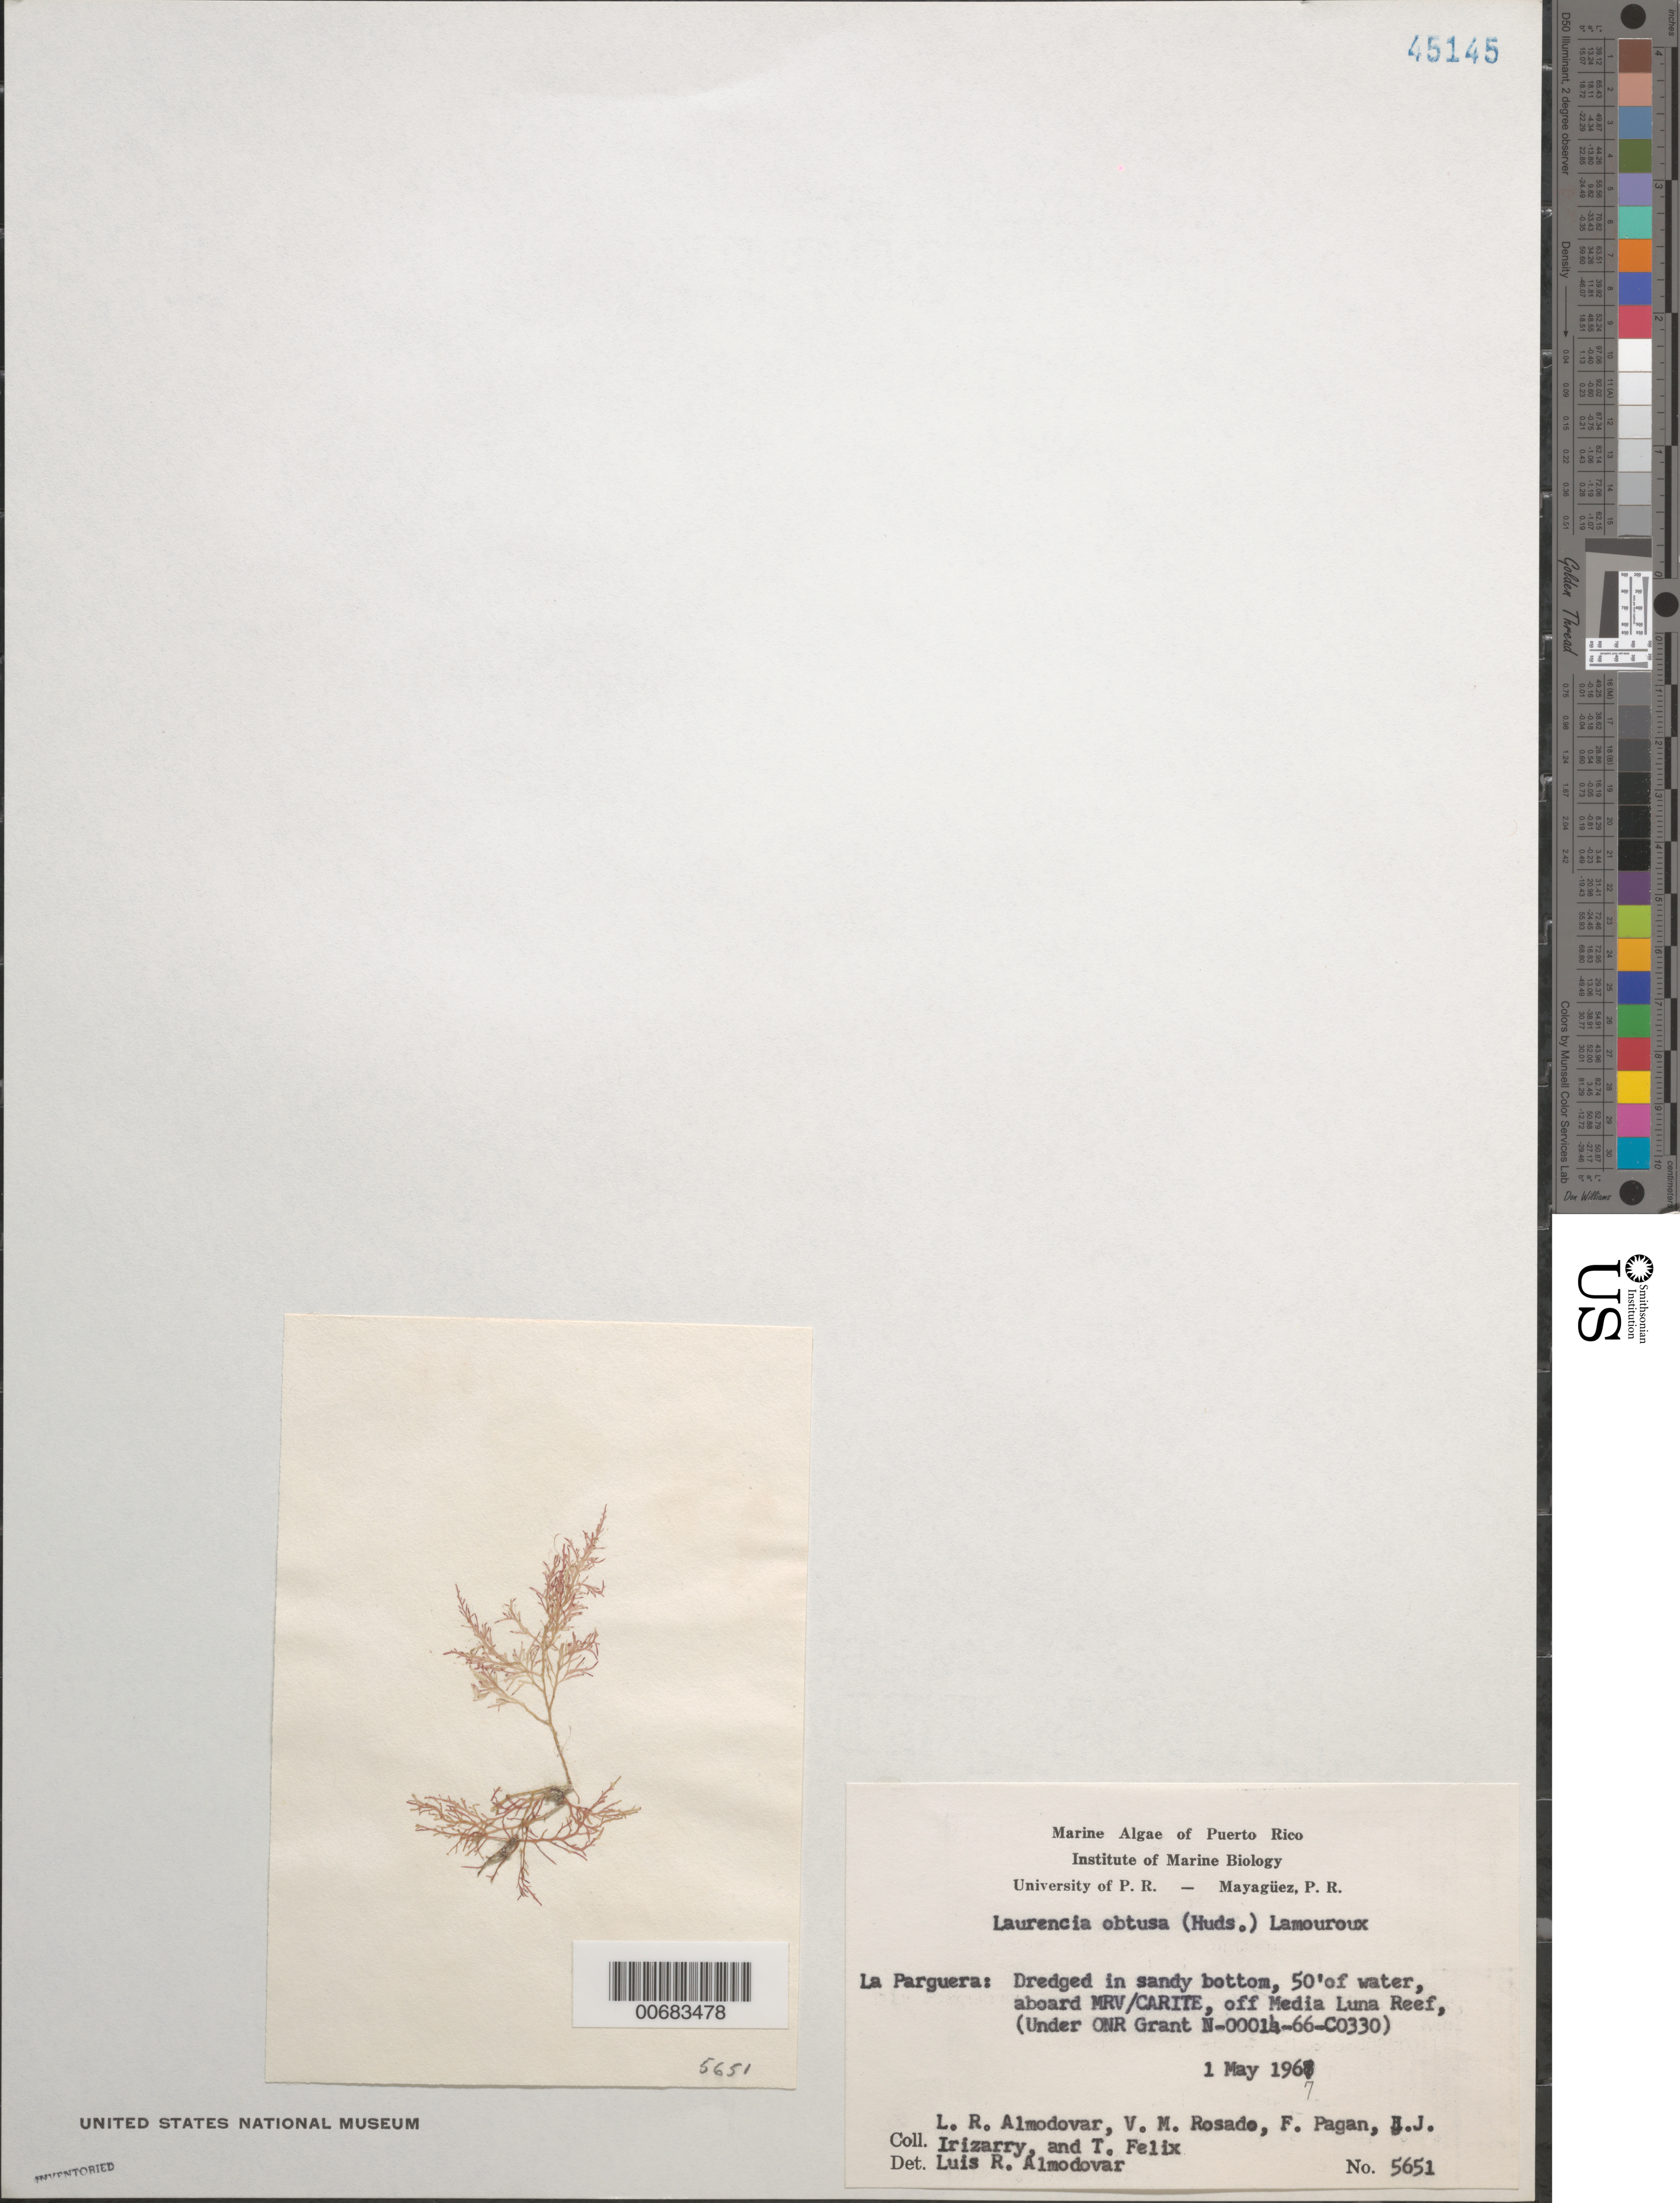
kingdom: Plantae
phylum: Rhodophyta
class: Florideophyceae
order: Ceramiales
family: Rhodomelaceae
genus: Laurencia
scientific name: Laurencia obtusa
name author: (Huds.) J.V.Lamouroux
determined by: Almodovar, L. R.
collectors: L. Almodovar, V. Rosado, F. Pagan, J. Irizarry & T. Felix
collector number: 5651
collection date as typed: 01 May 1967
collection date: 1967-05-01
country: Puerto Rico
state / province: Lajas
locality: La Parguera, off Media Luna Reef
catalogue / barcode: US 45145